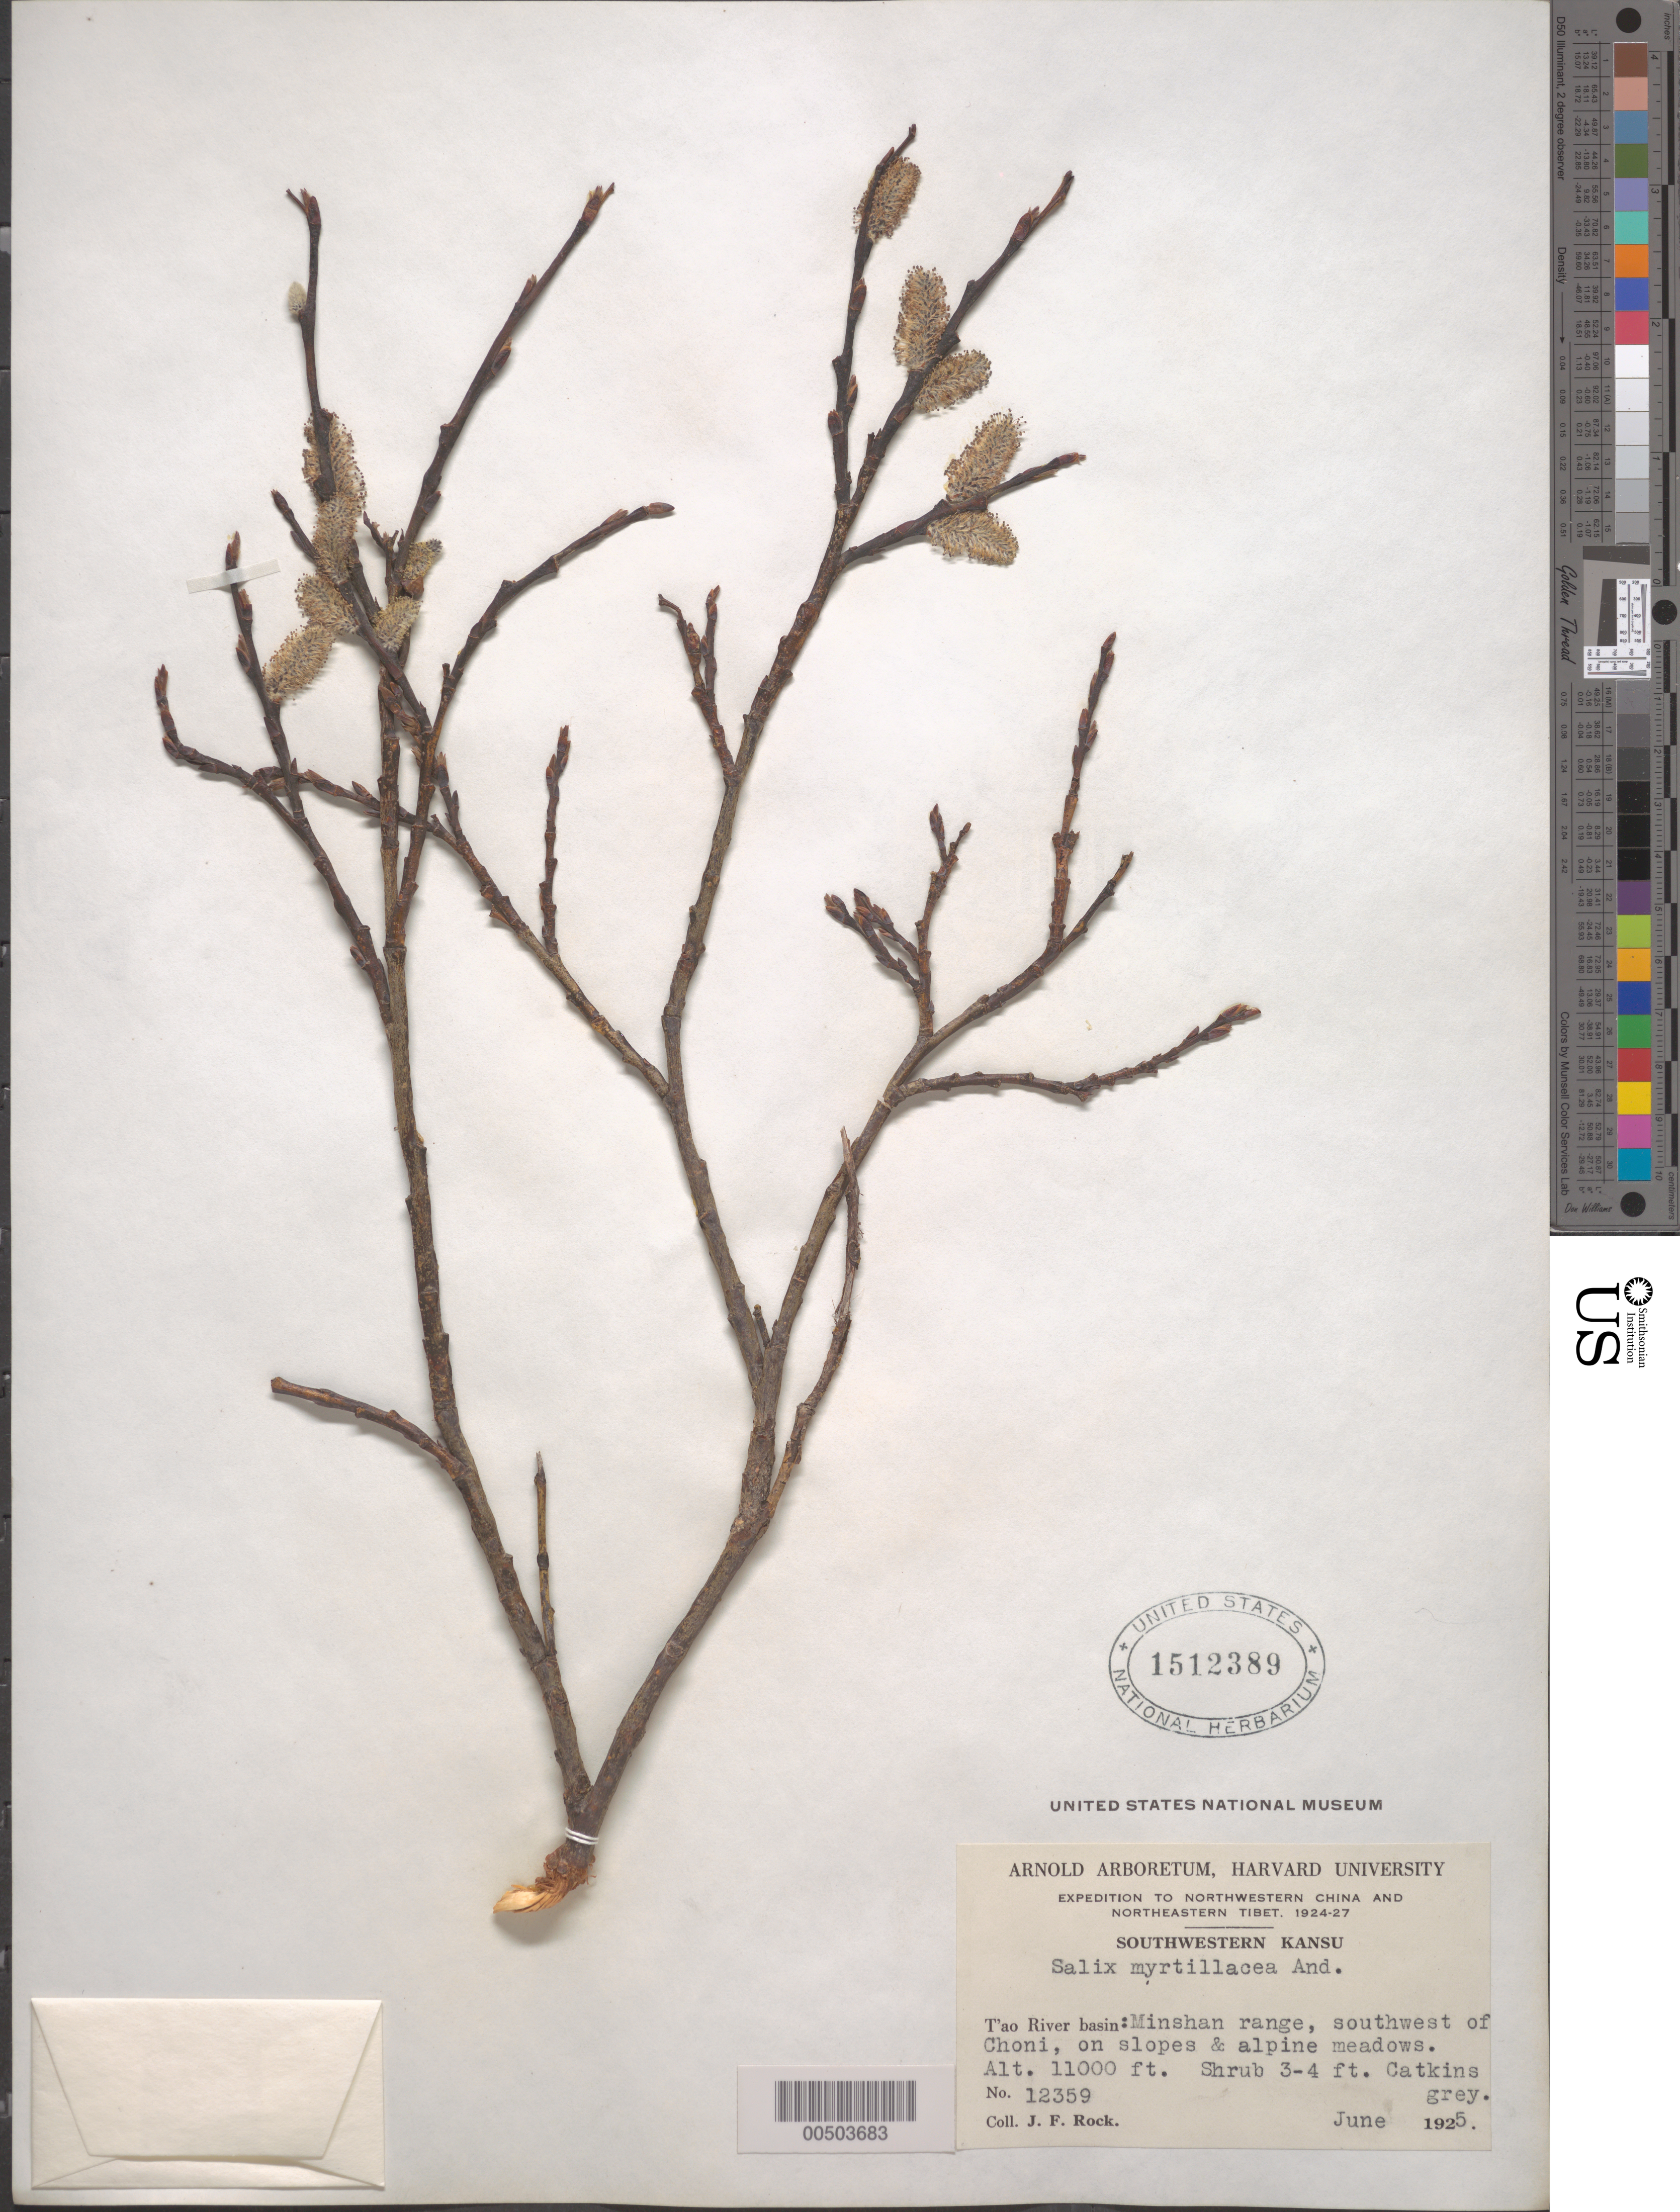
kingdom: Plantae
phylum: Tracheophyta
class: Magnoliopsida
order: Malpighiales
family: Salicaceae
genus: Salix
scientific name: Salix myrtillacea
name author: Andersson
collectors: J. F. Rock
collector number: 12359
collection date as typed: Jun 1925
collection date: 1925-06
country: China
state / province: Gansu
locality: Minshan range, southwest of Choni, on slopes & alpine meadows.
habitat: Shrub 3-4 ft. Catkins grey.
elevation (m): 3353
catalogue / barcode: US 1512389